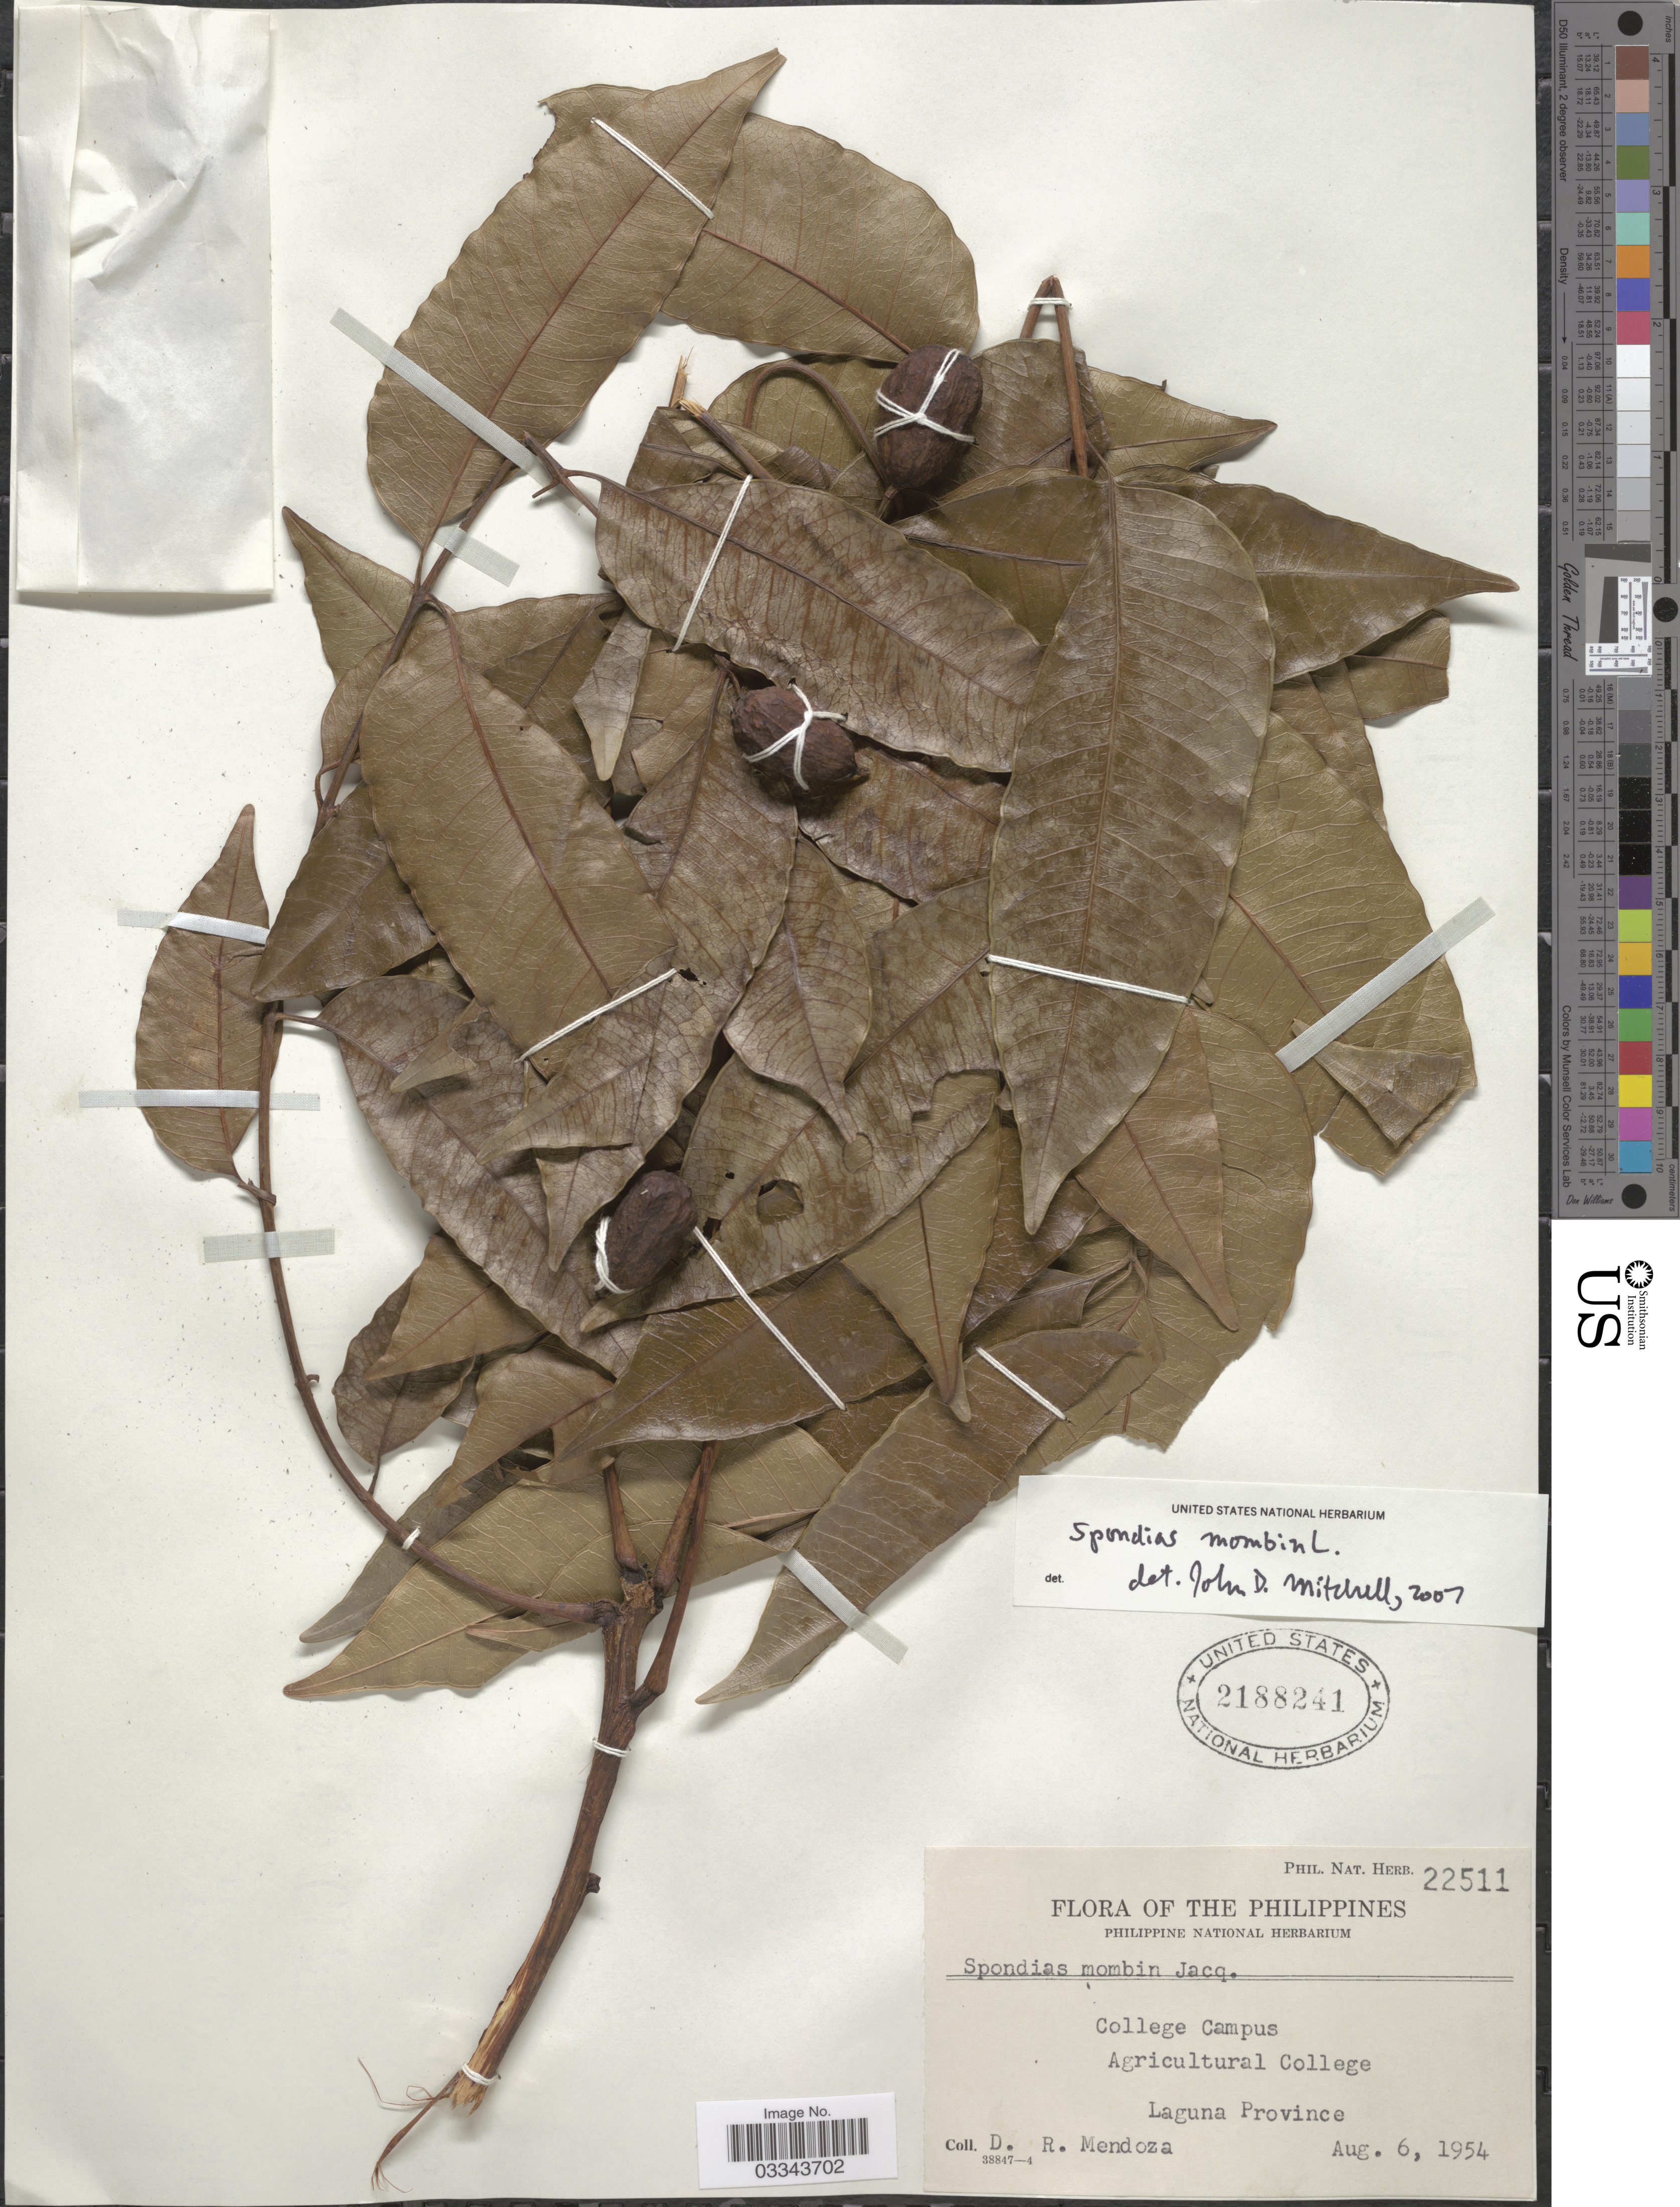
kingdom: Plantae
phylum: Tracheophyta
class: Magnoliopsida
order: Sapindales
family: Anacardiaceae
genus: Spondias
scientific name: Spondias mombin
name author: L.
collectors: D. Mendoza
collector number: Phil. Nat. Herb 22511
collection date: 1954-08-06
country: Philippines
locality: College Campus. Agricultural College. Laguna Province.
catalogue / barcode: US 2188241